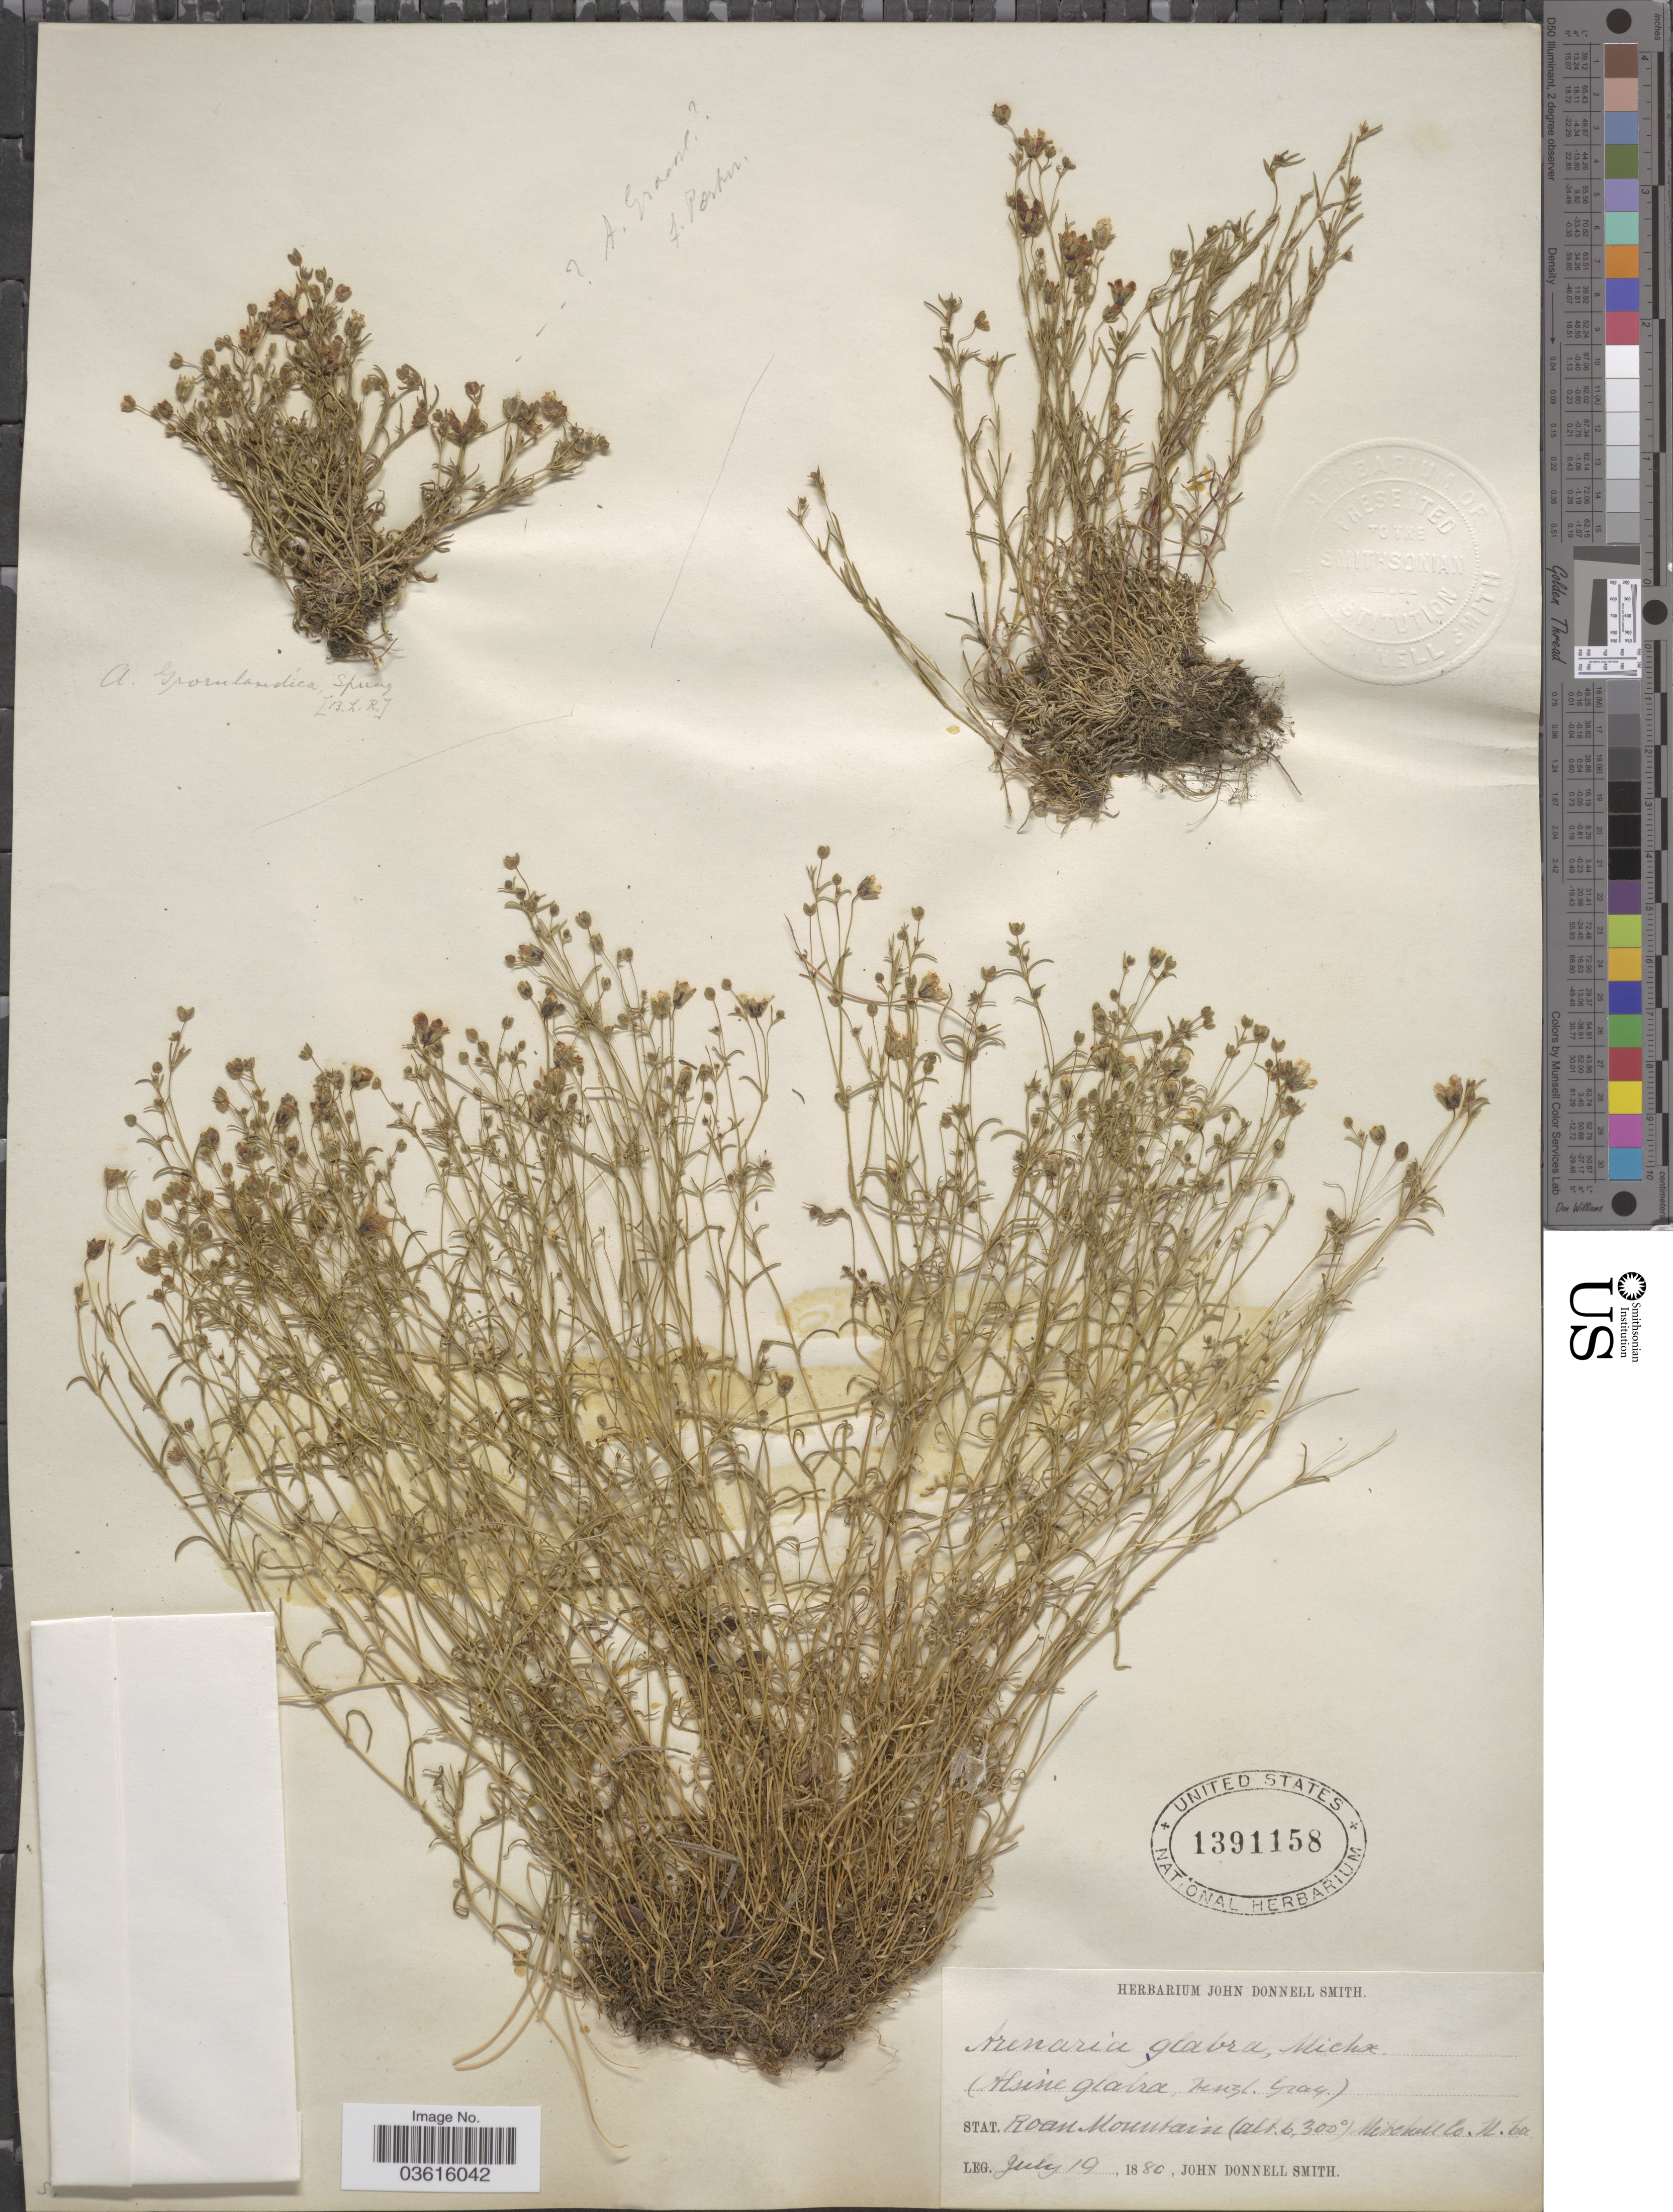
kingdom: Plantae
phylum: Tracheophyta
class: Magnoliopsida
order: Caryophyllales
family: Caryophyllaceae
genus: Minuartia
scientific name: Minuartia glabra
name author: (Michx.) Mattf.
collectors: J. Donnell Smith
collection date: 1880-07-19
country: United States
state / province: North Carolina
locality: Stat. Roan Mountain. Mitchell Co.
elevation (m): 1920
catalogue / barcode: US 1391158